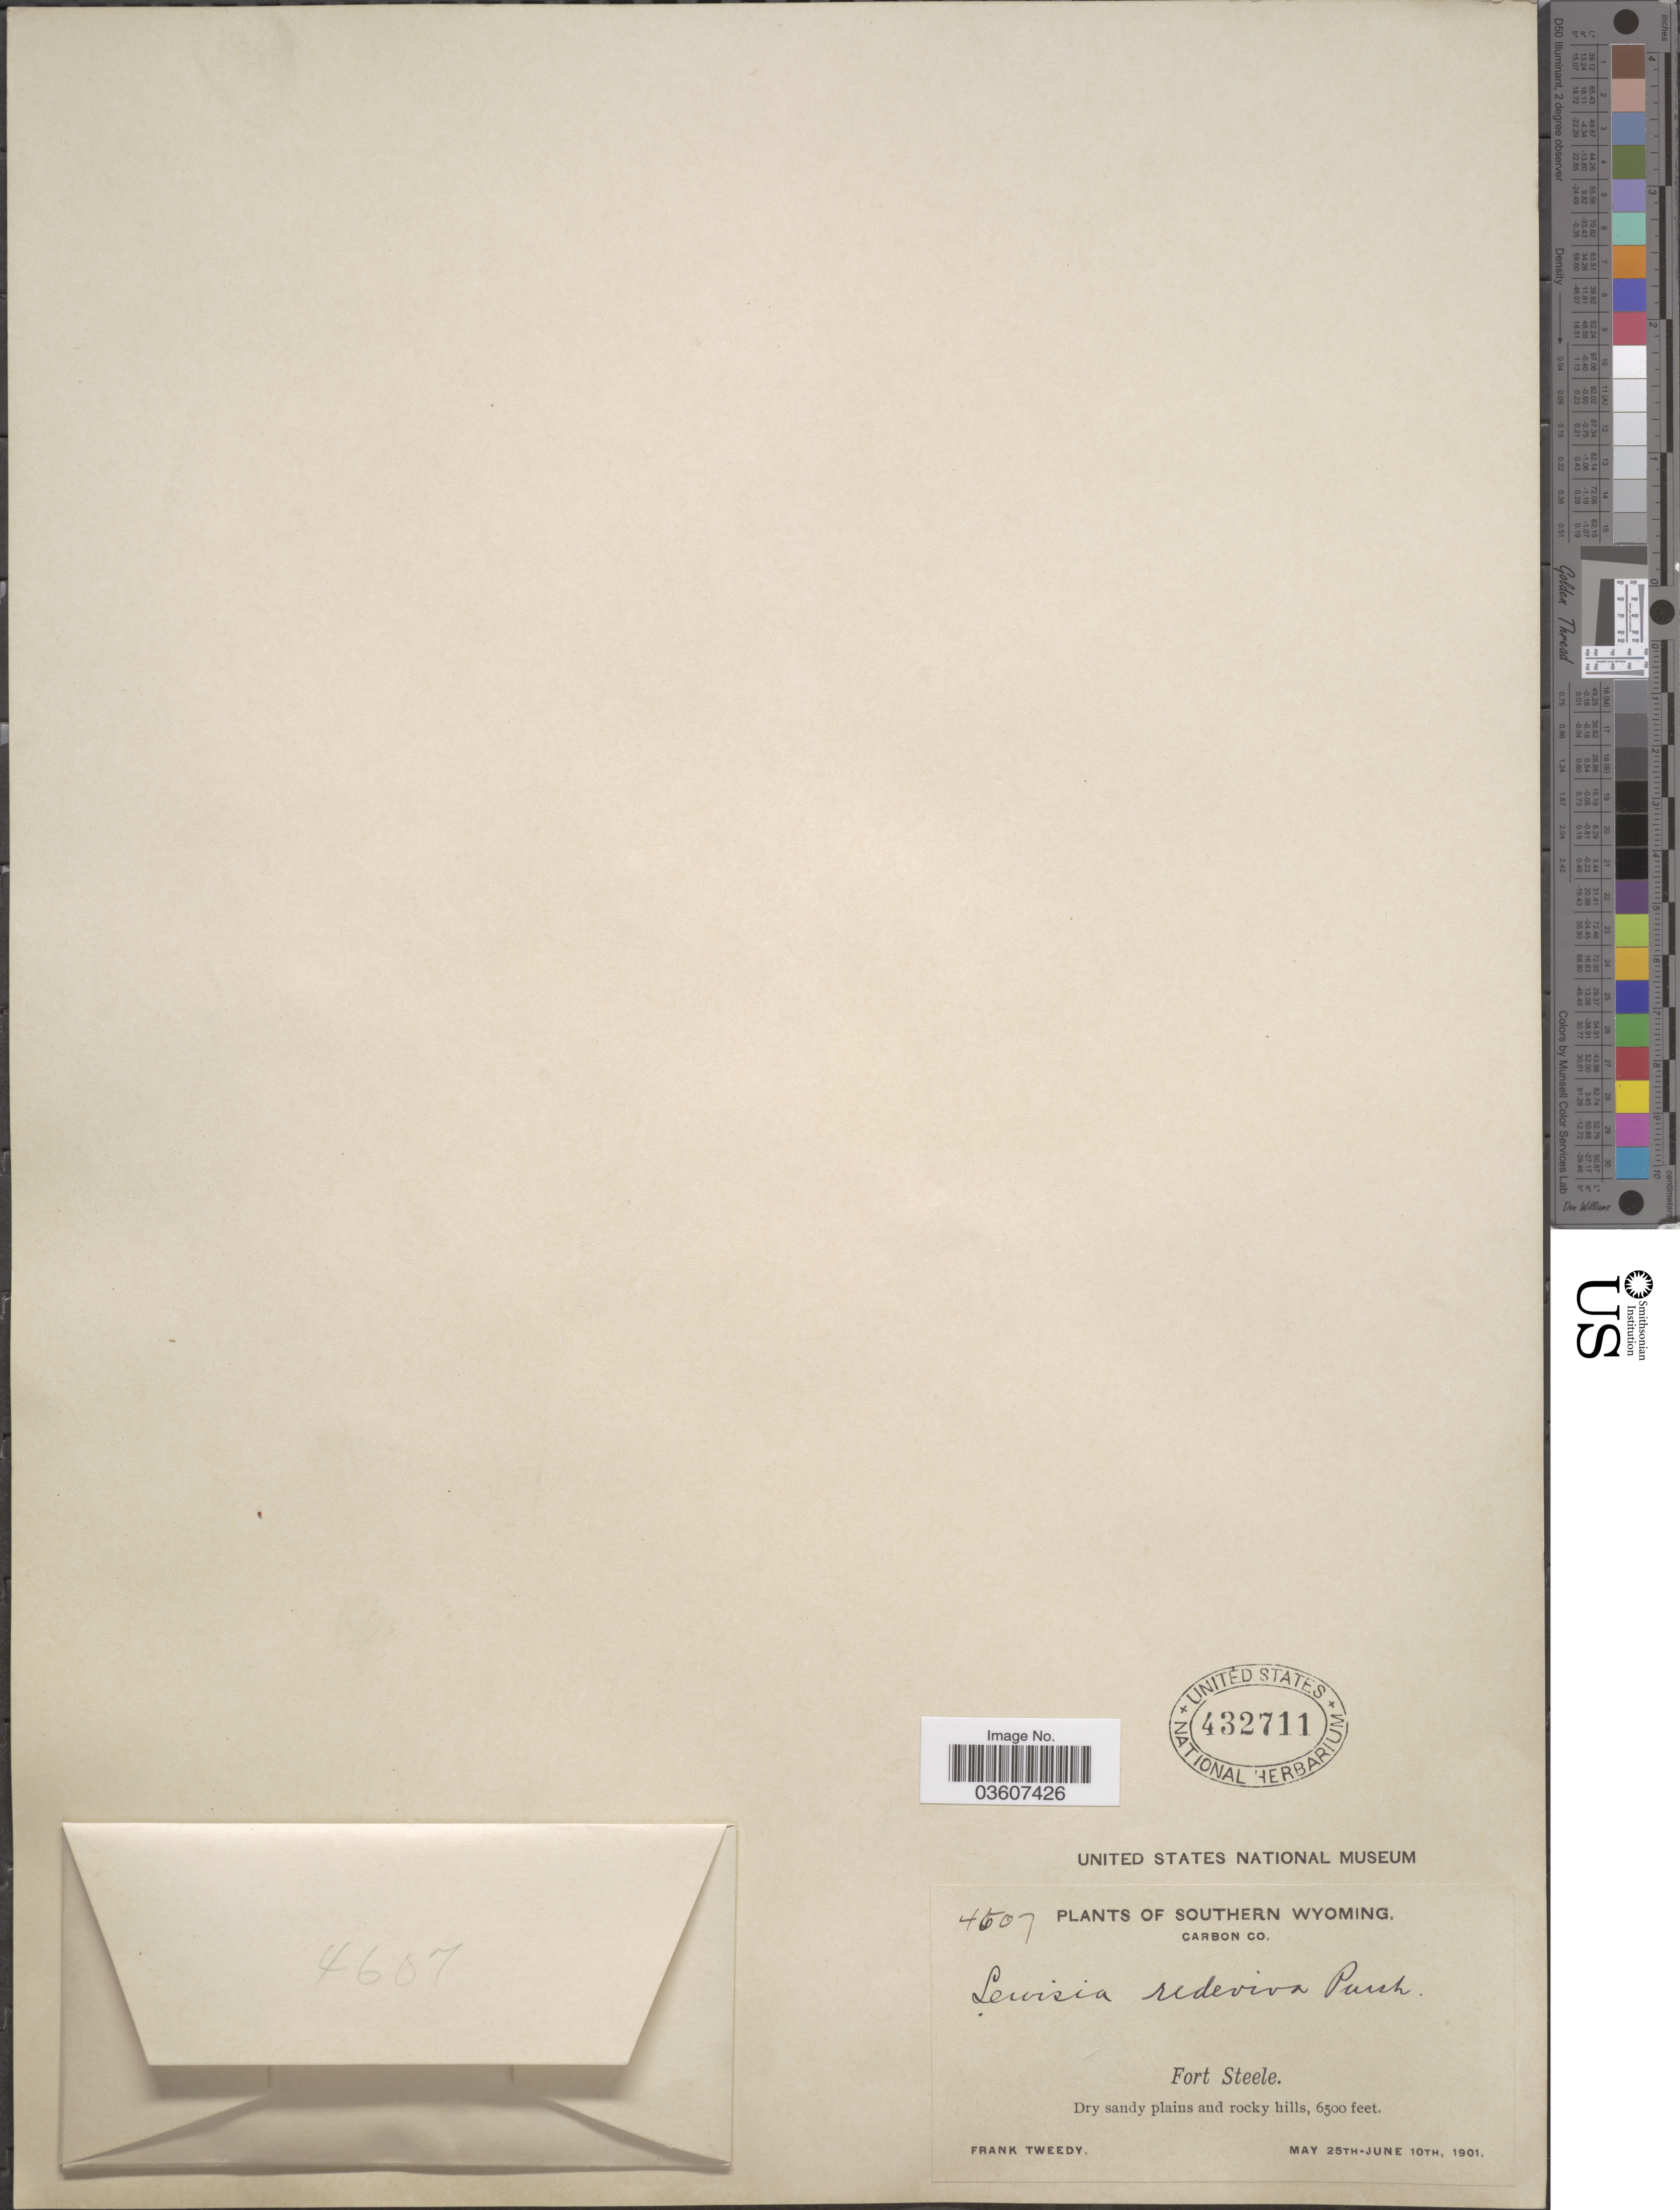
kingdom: Plantae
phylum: Tracheophyta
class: Magnoliopsida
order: Caryophyllales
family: Montiaceae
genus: Lewisia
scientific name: Lewisia rediviva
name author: Pursh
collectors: F. Tweedy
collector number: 4607*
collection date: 1901-05-25/1901-06-10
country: United States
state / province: Wyoming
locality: Southern Wyoming. Carbon Co. Fort Steele.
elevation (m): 1981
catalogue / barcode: US 432711